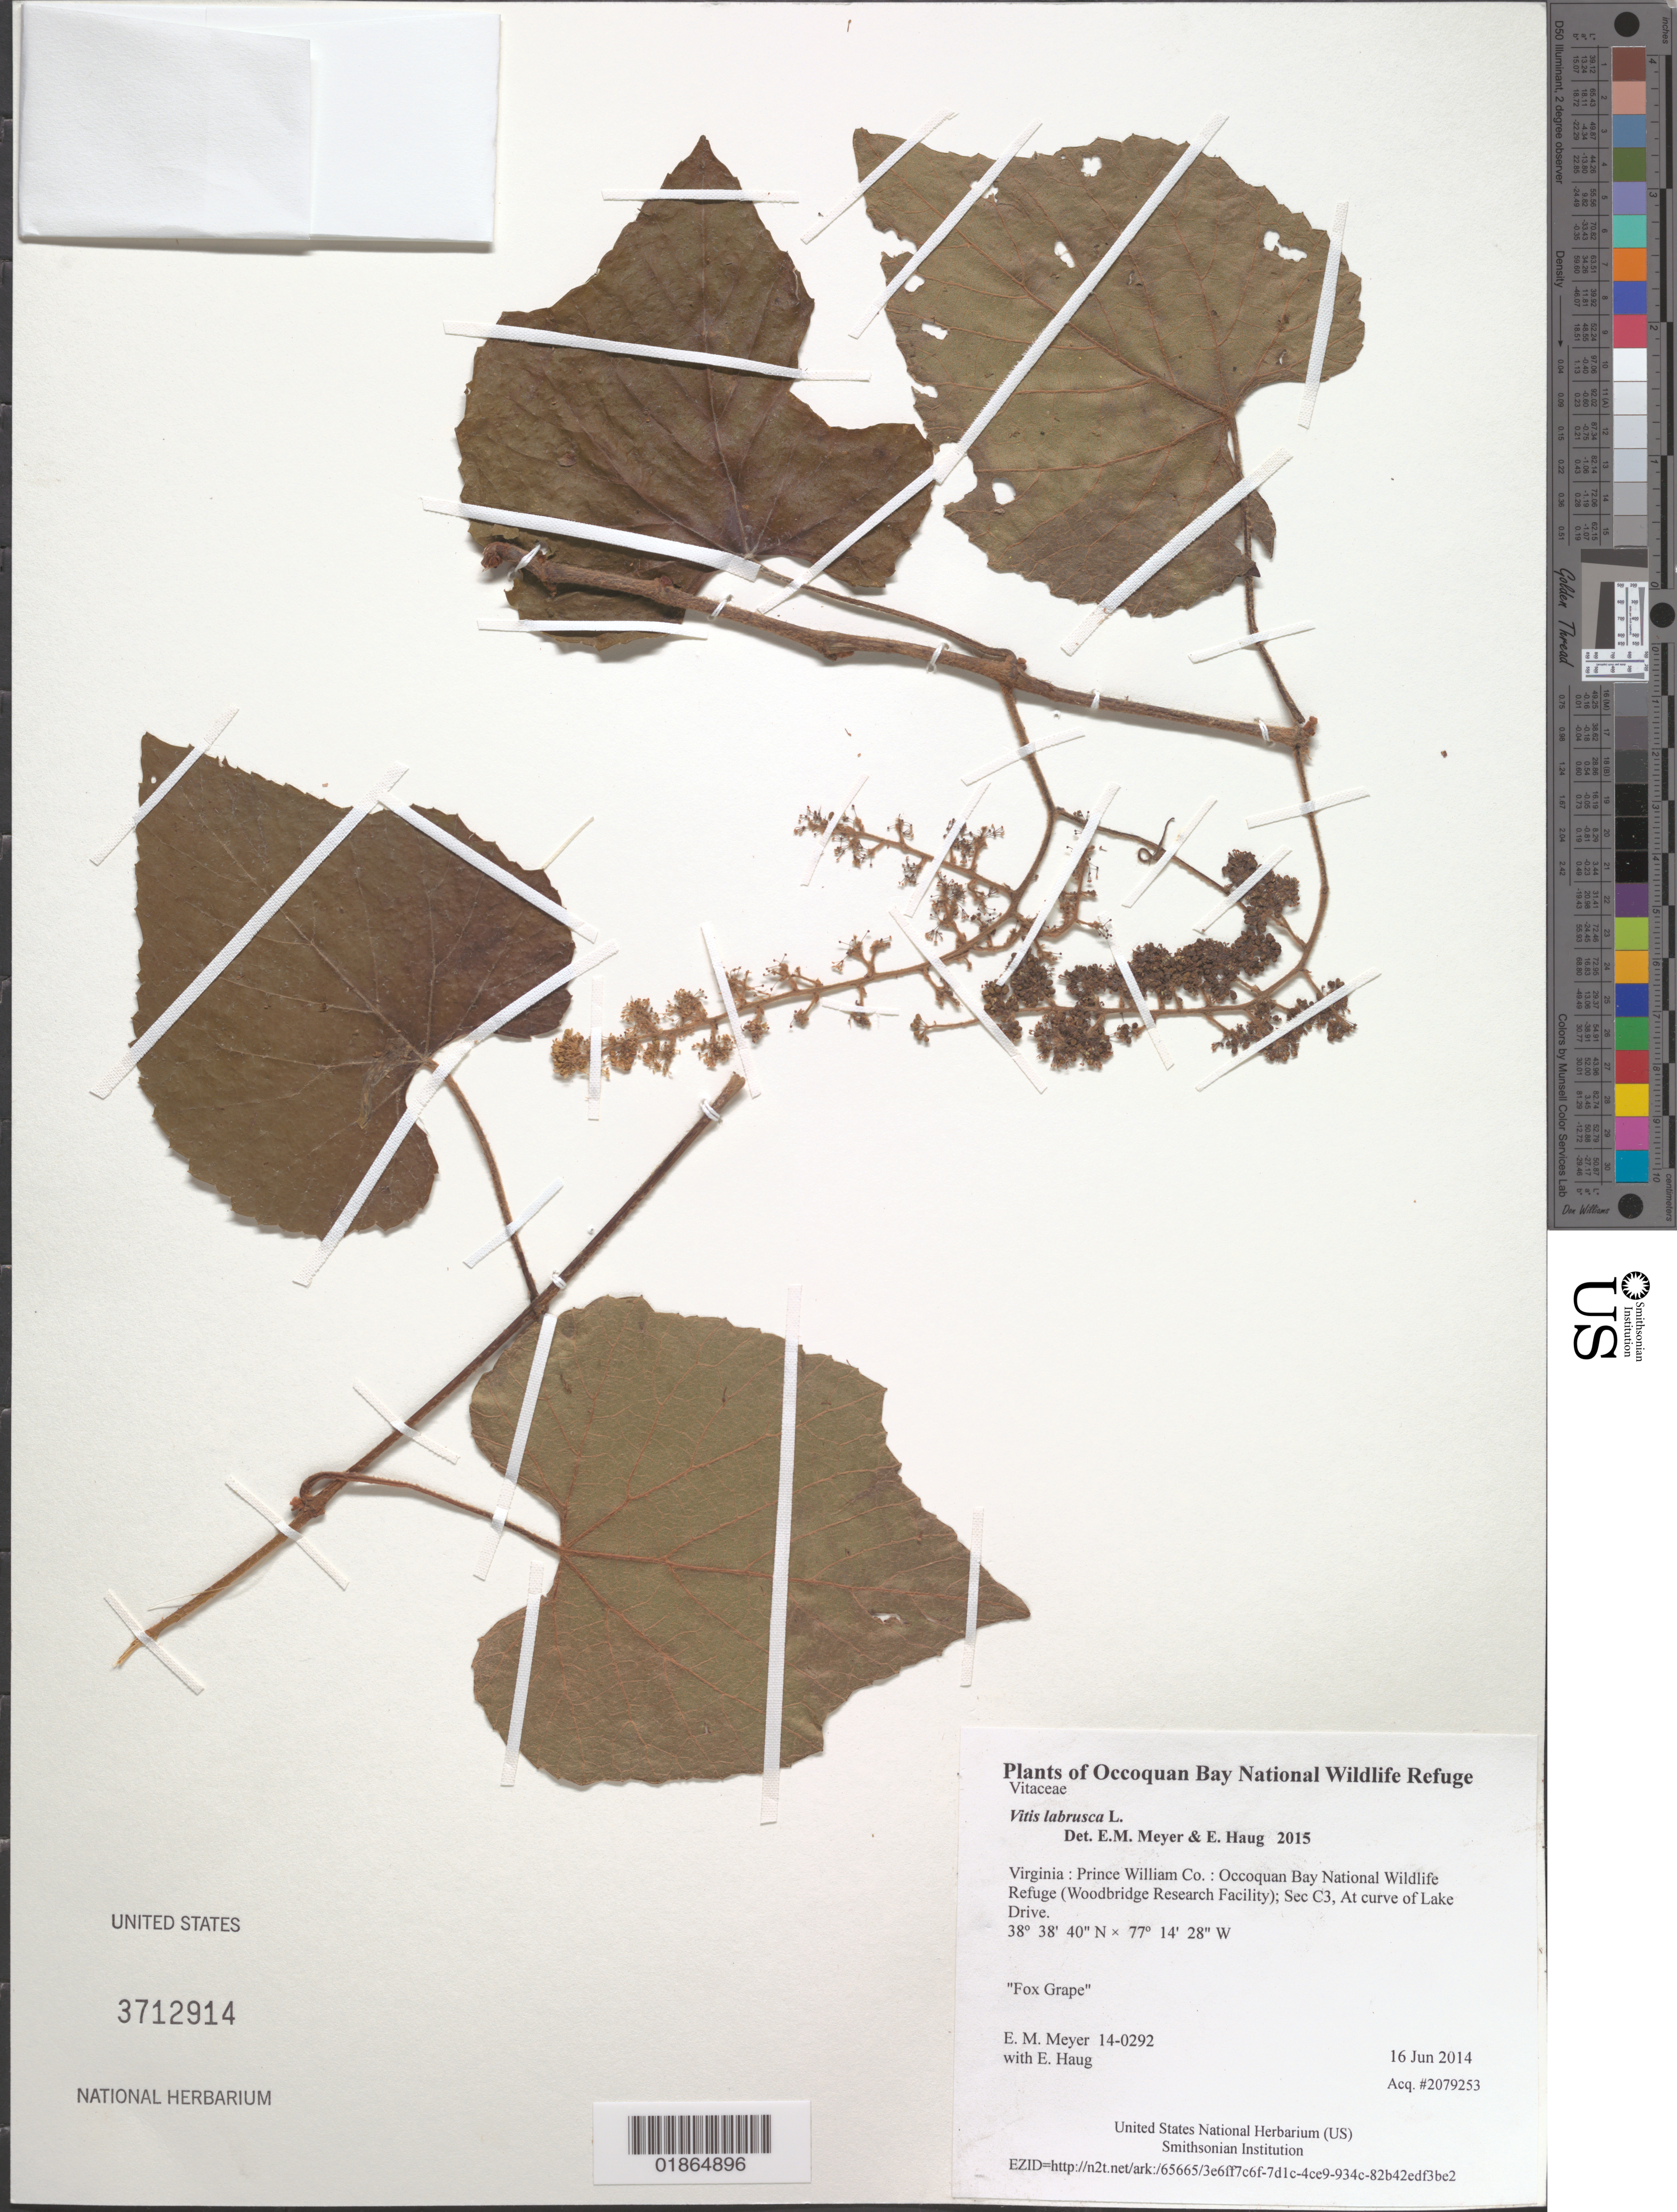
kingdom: Plantae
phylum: Tracheophyta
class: Magnoliopsida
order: Vitales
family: Vitaceae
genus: Vitis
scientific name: Vitis labrusca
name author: L.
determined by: Meyer, E. M.; Haug, E.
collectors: E. M. Meyer & E. Haug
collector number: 14-0292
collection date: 2014-06-16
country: United States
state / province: Virginia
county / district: Prince William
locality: Occoquan Bay National Wildlife Refuge (Woodbridge Research Facility); Sec C3, At curve of Lake Drive.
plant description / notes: Fox Grape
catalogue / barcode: US 3712914